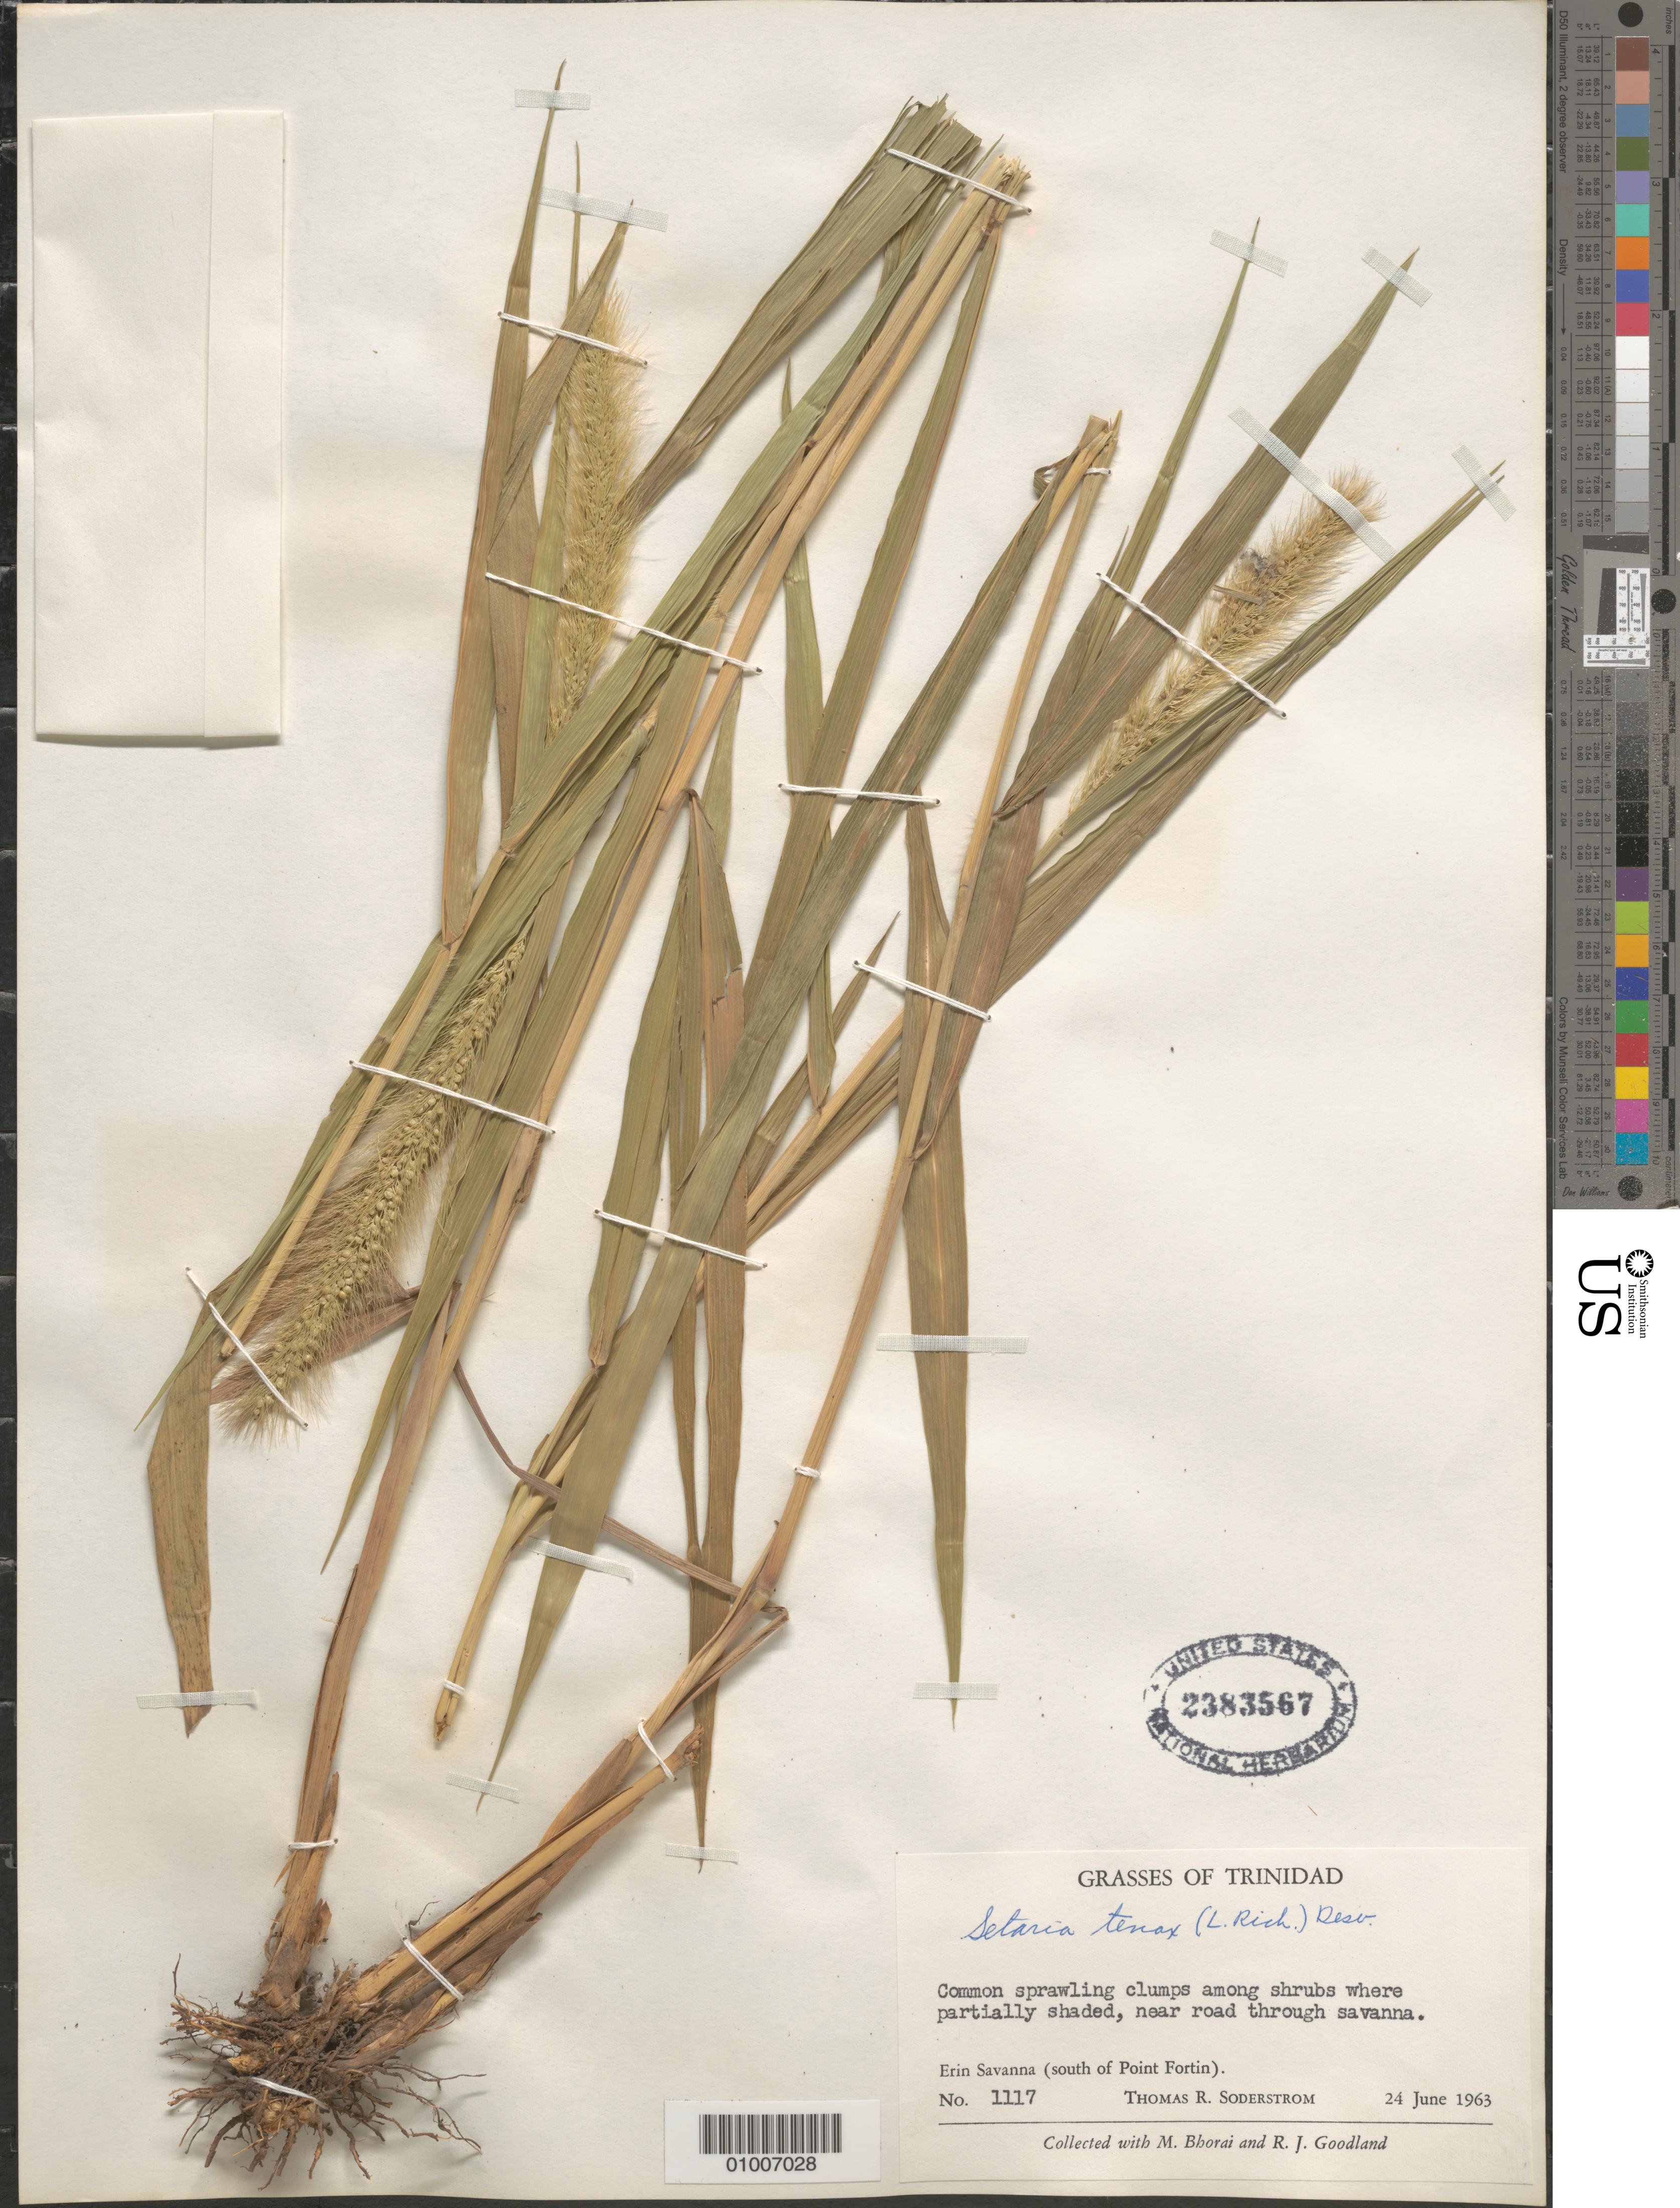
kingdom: Plantae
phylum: Tracheophyta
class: Liliopsida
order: Poales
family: Poaceae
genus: Setaria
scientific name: Setaria tenax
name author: (Rich.) Desv.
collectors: T. R. Soderstrom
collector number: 1117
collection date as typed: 24 Jun 1963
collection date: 1963-06-24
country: Trinidad and Tobago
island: Trinidad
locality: Common sprawling clumps among shrubs where partially shaded, near road through savanna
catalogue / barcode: US 2383567